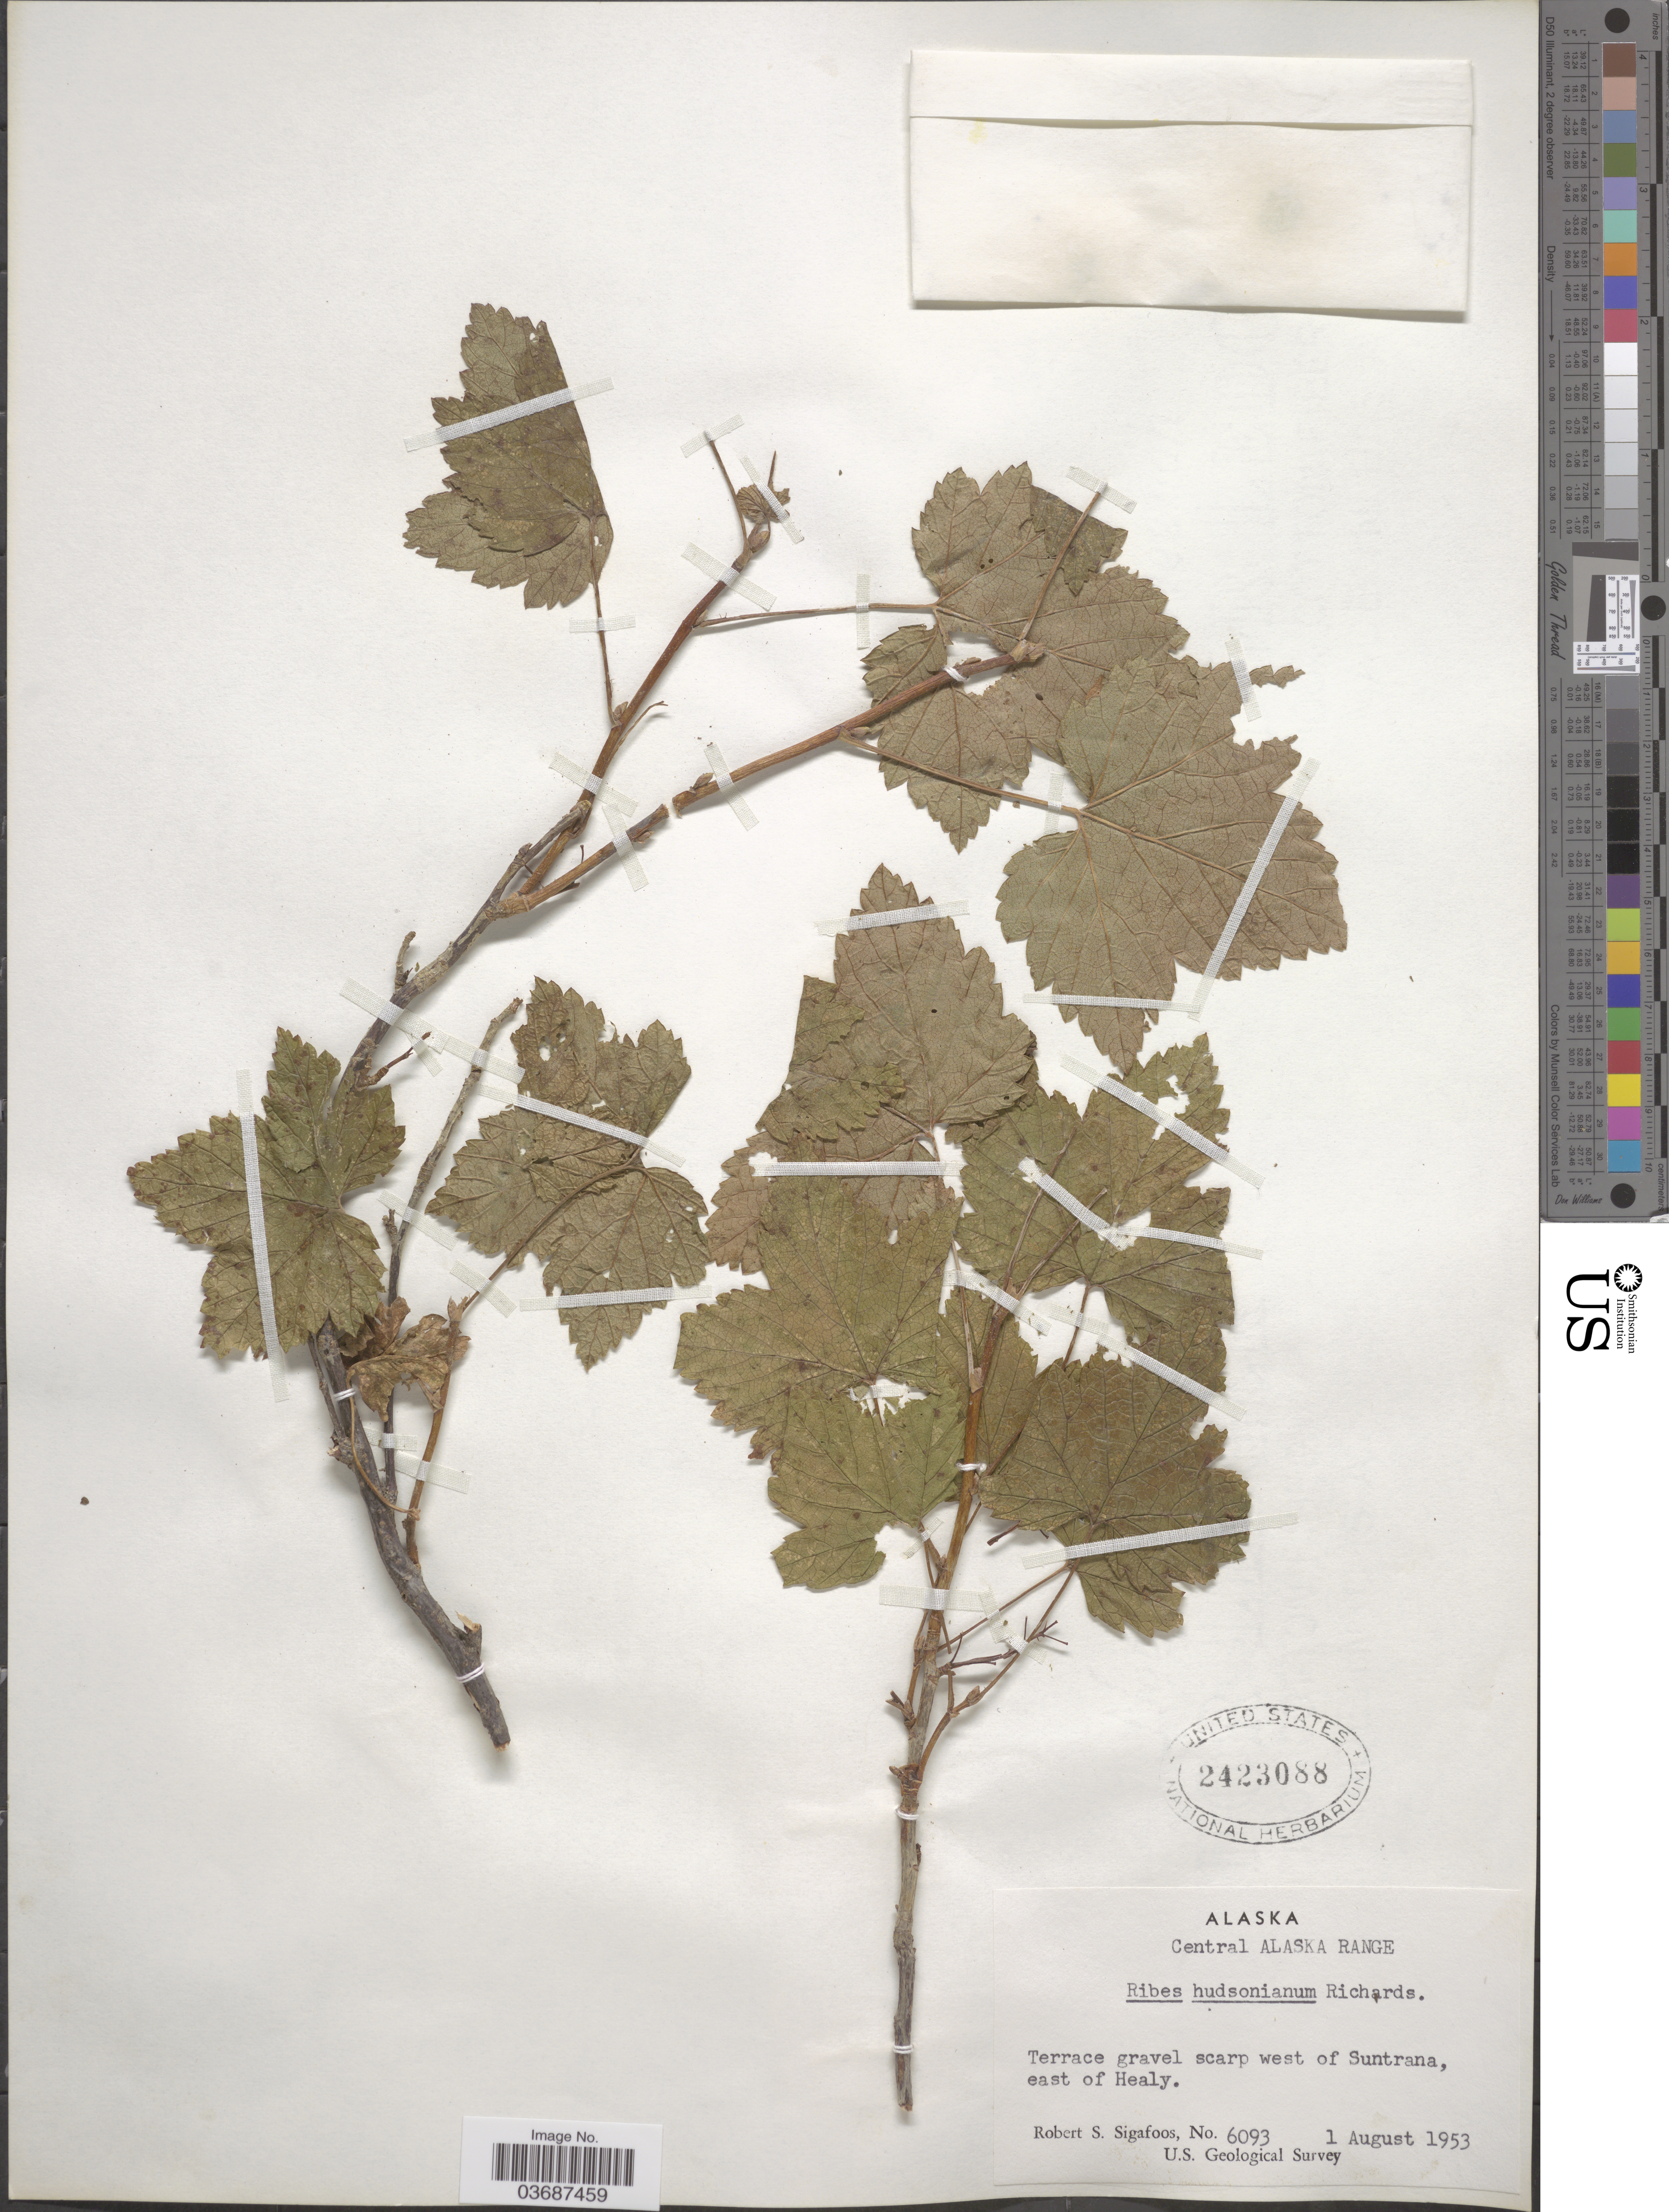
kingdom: Plantae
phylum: Tracheophyta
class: Magnoliopsida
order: Saxifragales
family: Grossulariaceae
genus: Ribes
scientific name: Ribes hudsonianum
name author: Richardson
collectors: R. Sigafoos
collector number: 6093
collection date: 1953-08-01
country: United States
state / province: Alaska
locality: Central Alaska Range. Terrace gravel scarp west of Suntrana, east of Healy. U.S. Geological Survey.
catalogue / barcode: US 2423088